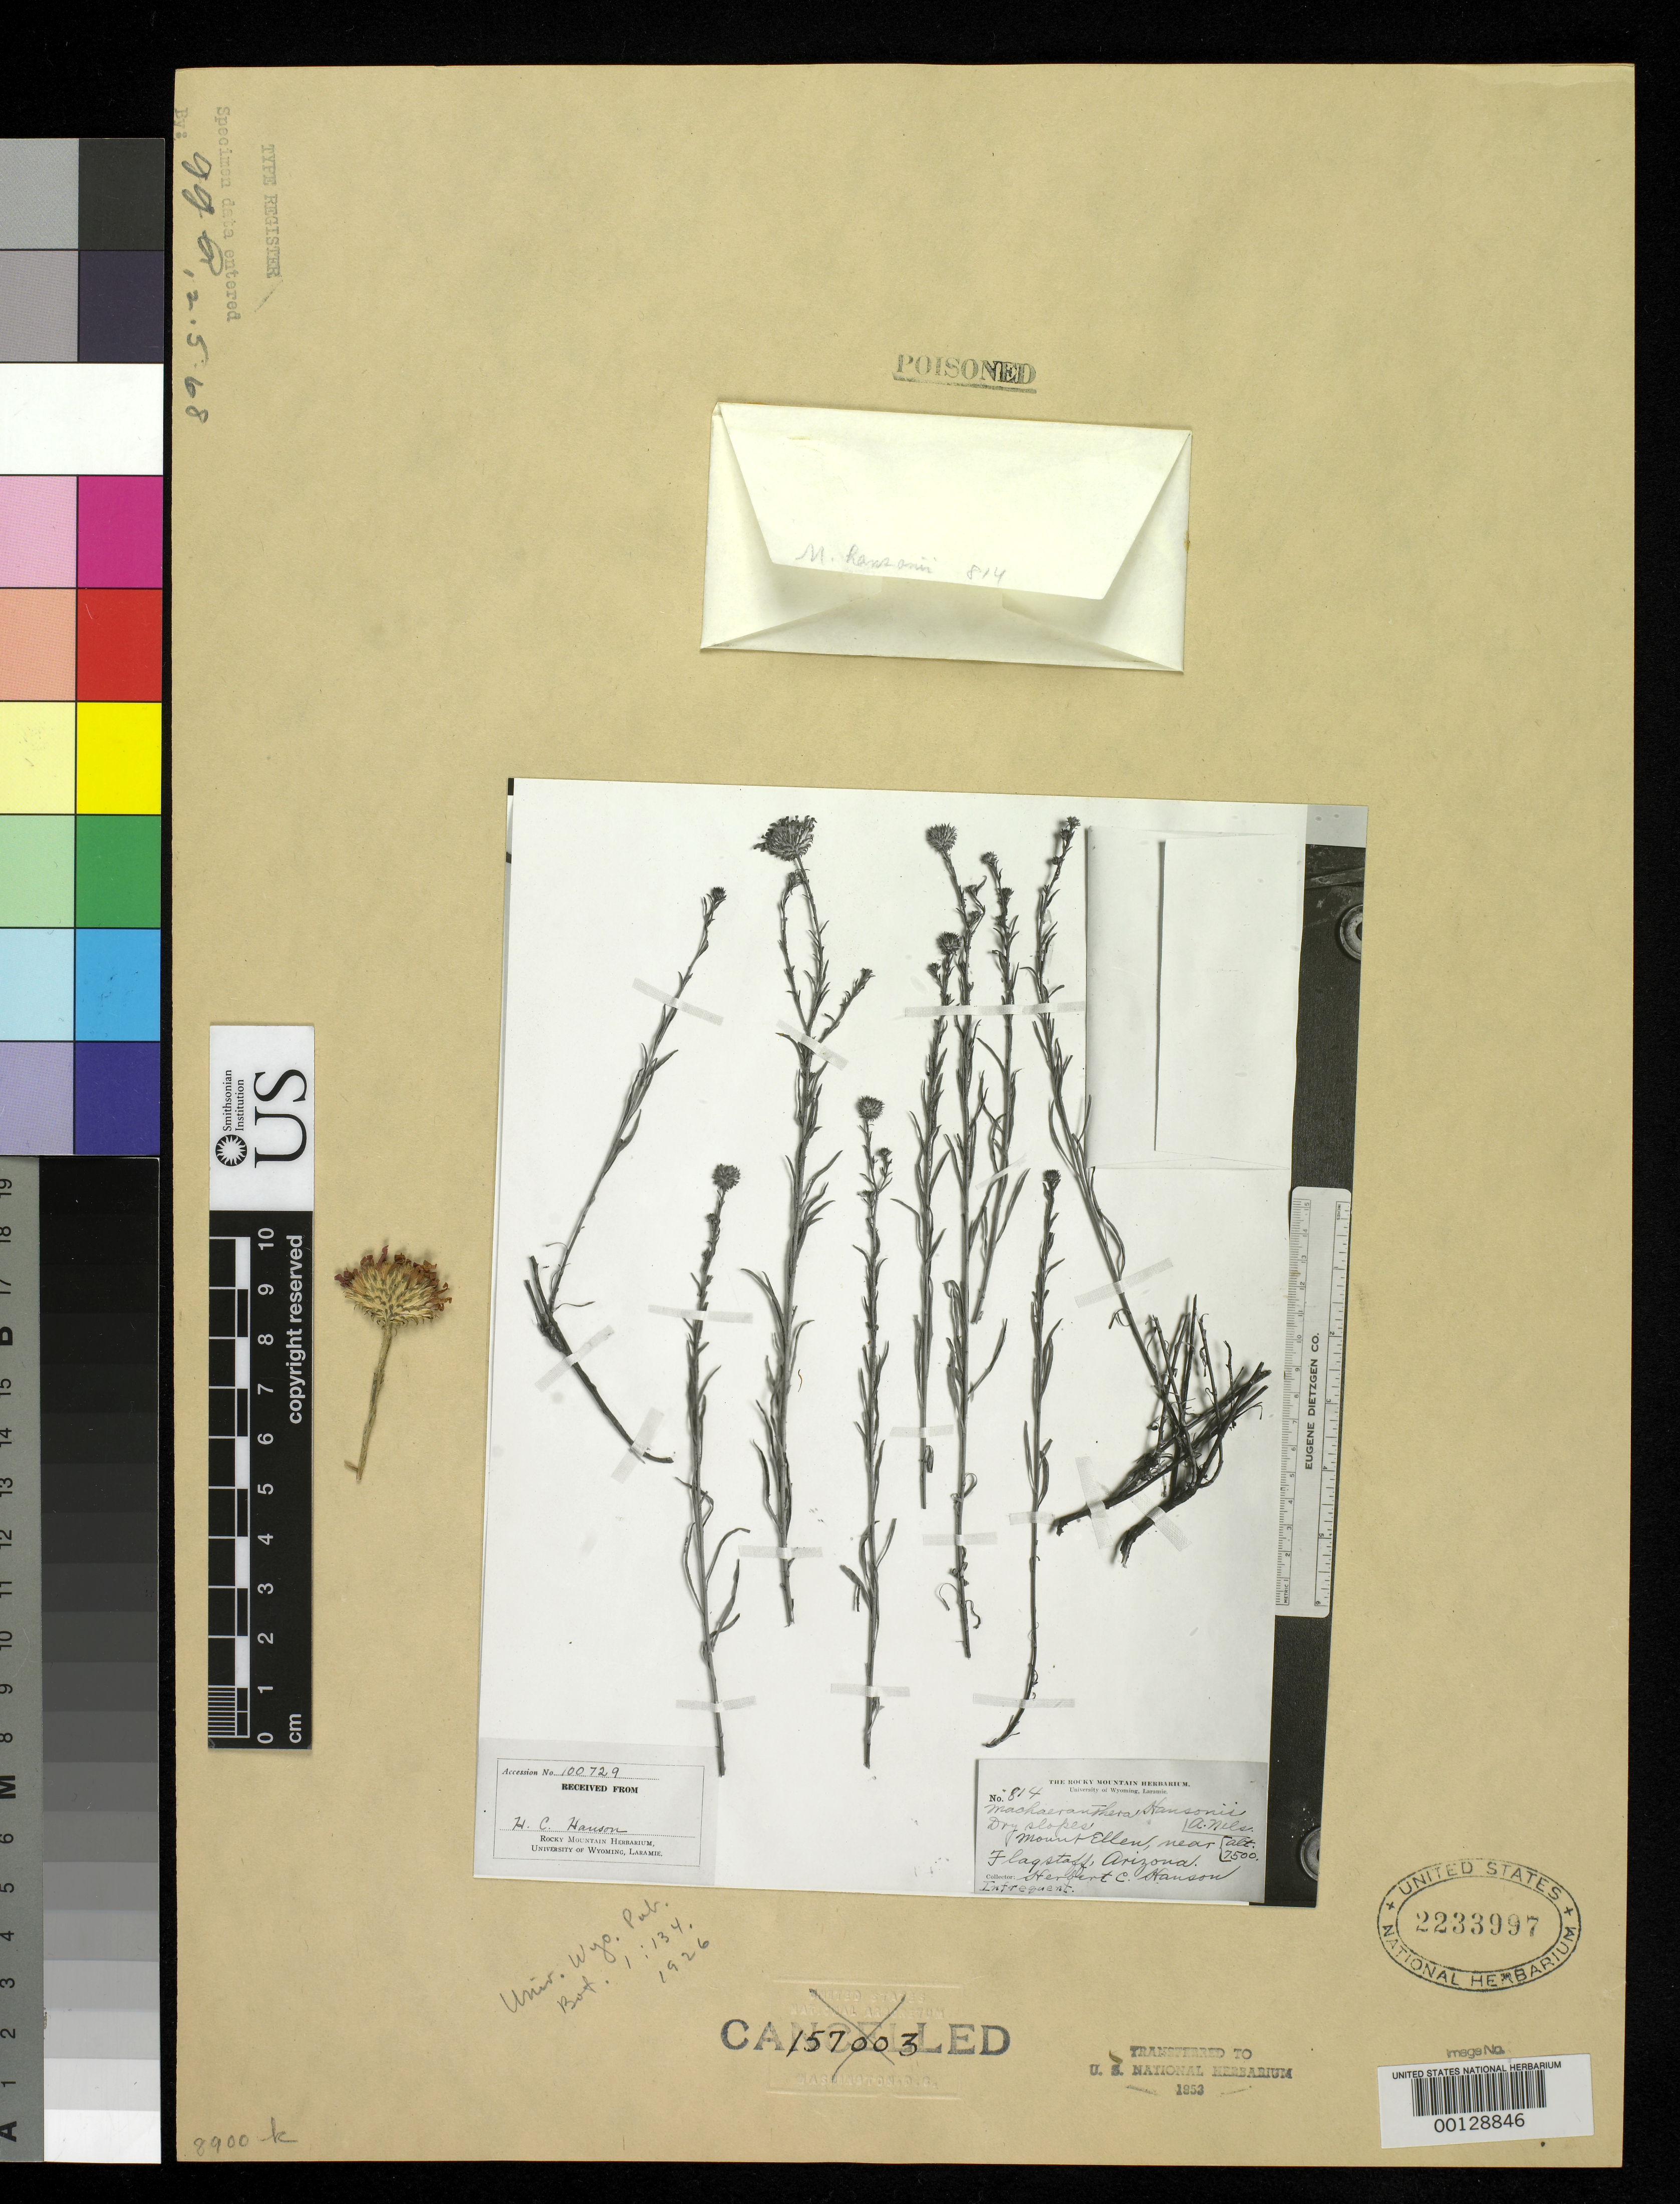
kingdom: Plantae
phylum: Tracheophyta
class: Magnoliopsida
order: Asterales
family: Asteraceae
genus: Machaeranthera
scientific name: Machaeranthera hansonii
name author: A. Nelson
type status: Type Material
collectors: H. Hanson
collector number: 814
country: United States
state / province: Wyoming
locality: Mt. Ellen.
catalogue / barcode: US 2233997